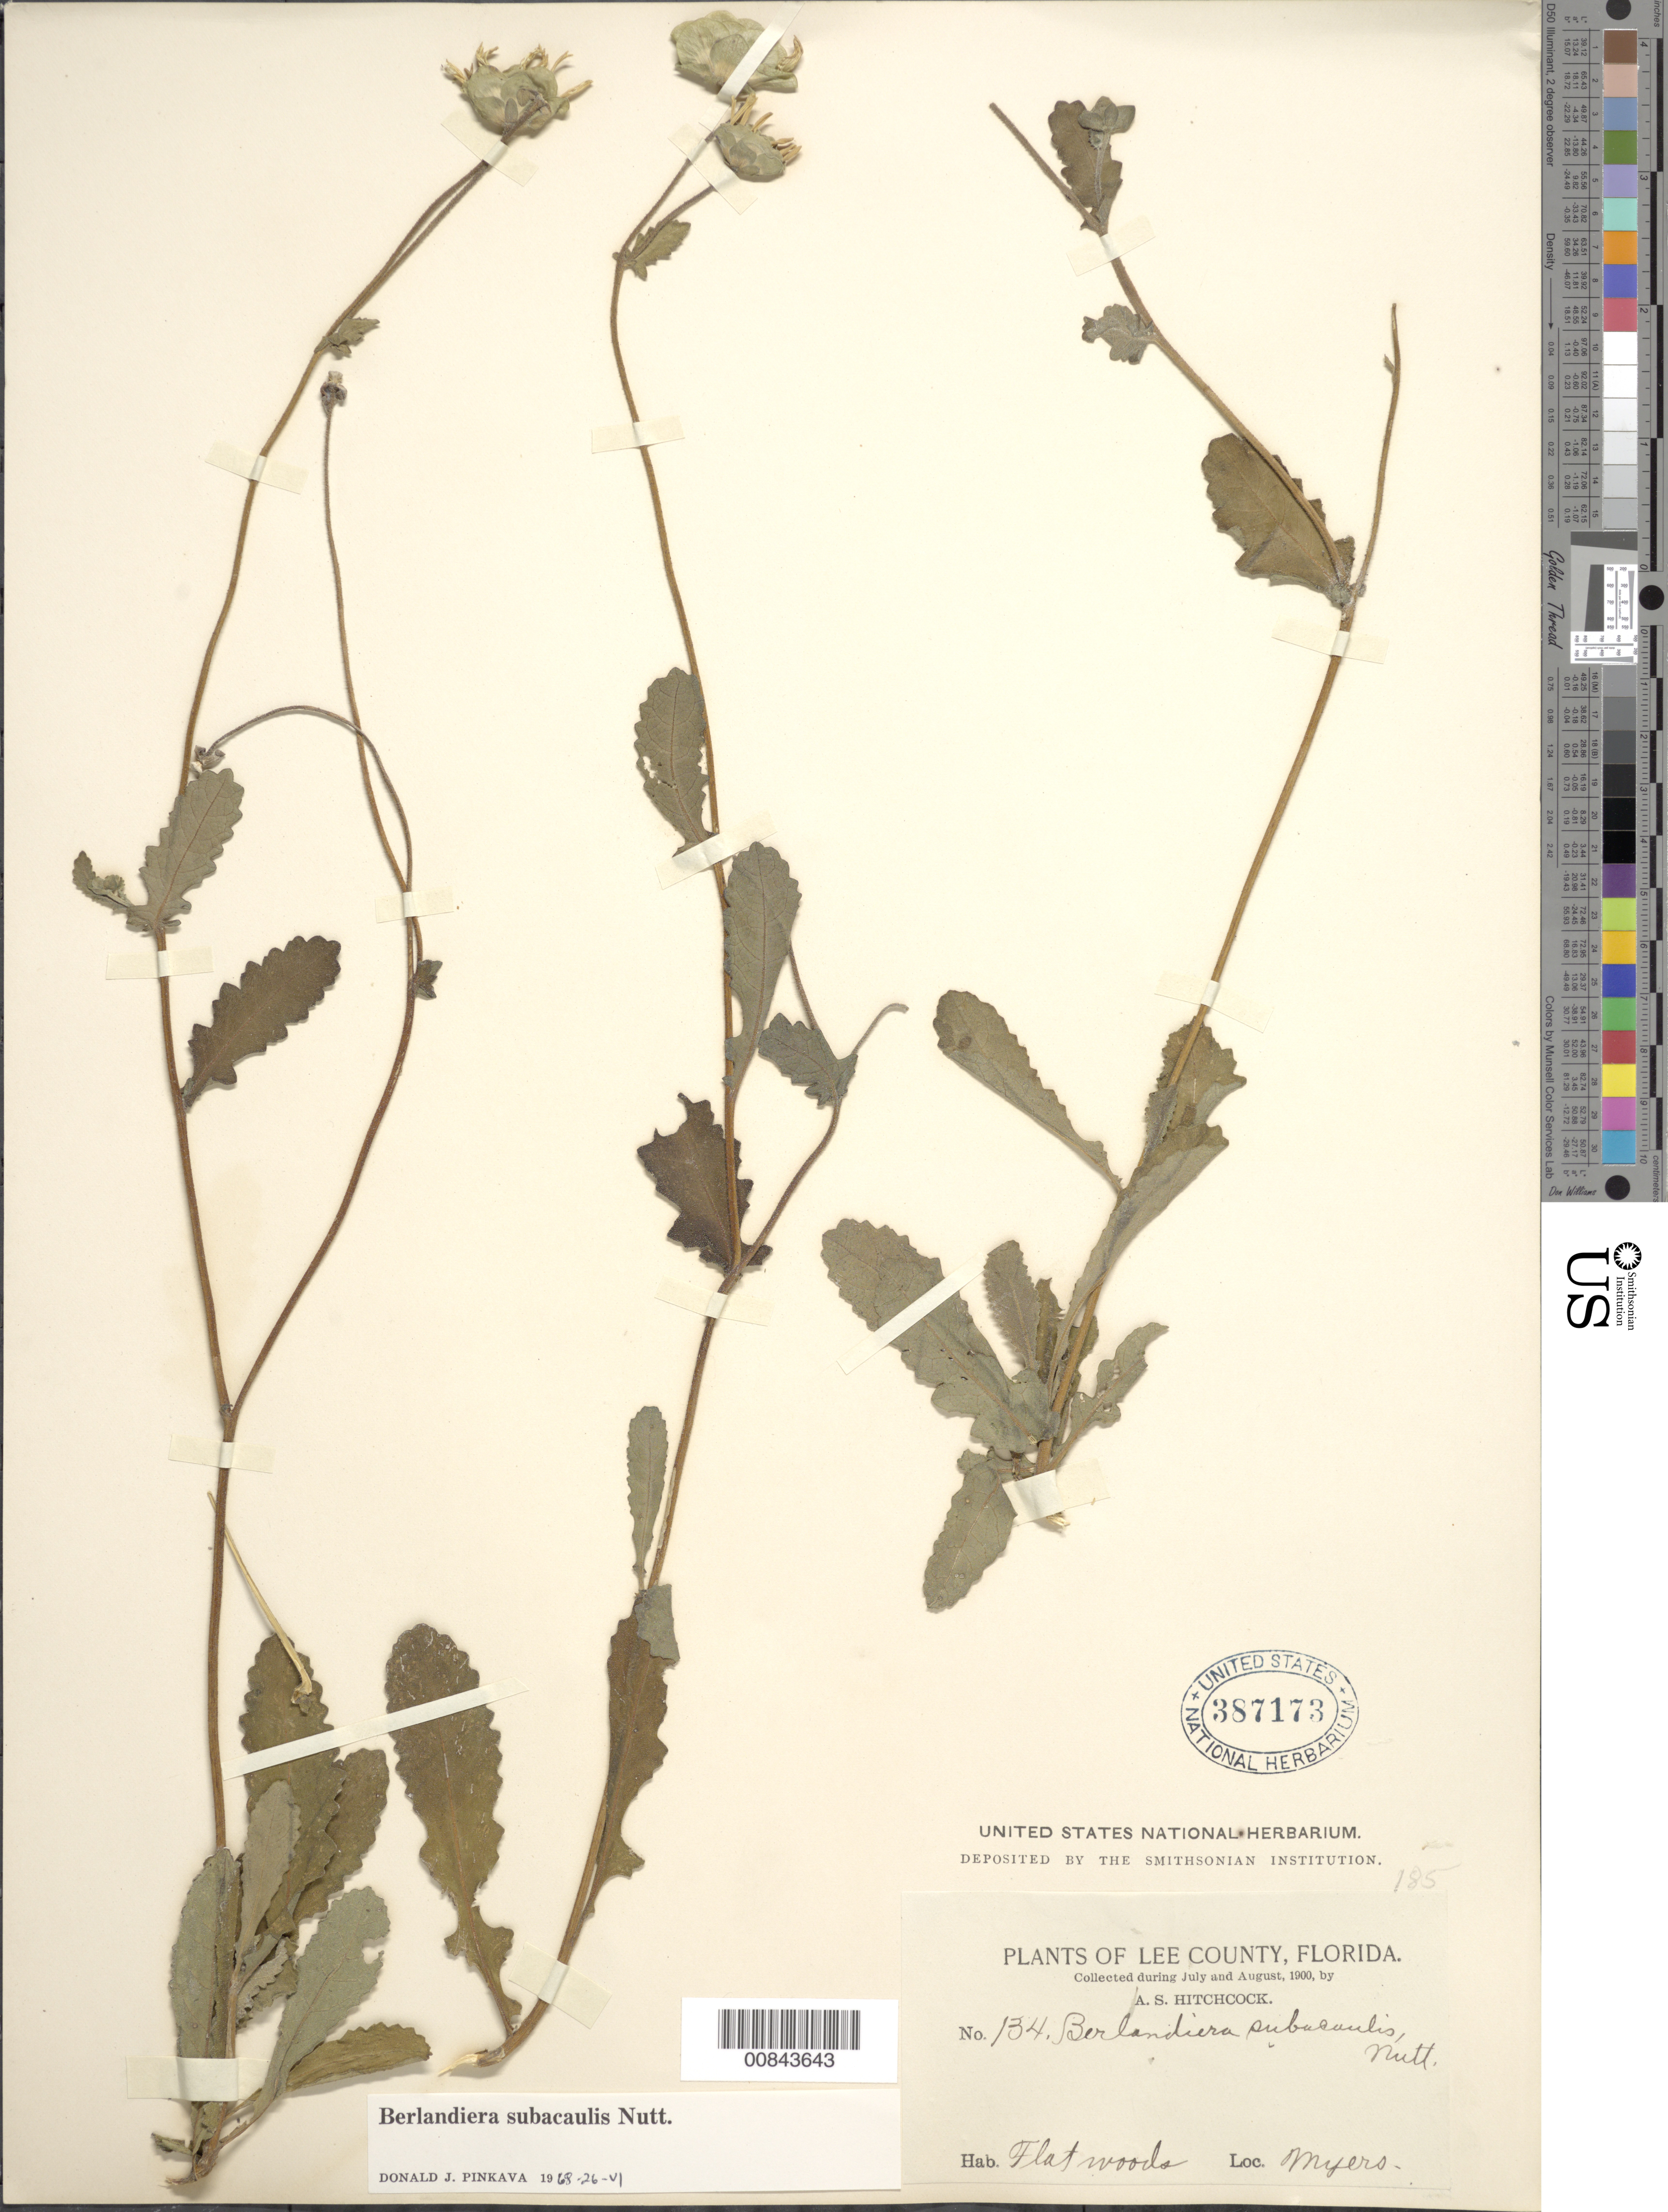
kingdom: Plantae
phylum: Tracheophyta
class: Magnoliopsida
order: Asterales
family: Asteraceae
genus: Berlandiera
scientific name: Berlandiera subacaulis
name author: Nutt.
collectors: A. S. Hitchcock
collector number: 134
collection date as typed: Jul 1900 to -- Aug 1900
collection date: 1900-07/1900-08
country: United States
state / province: Florida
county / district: Lee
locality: Myers.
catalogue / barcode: US 387173